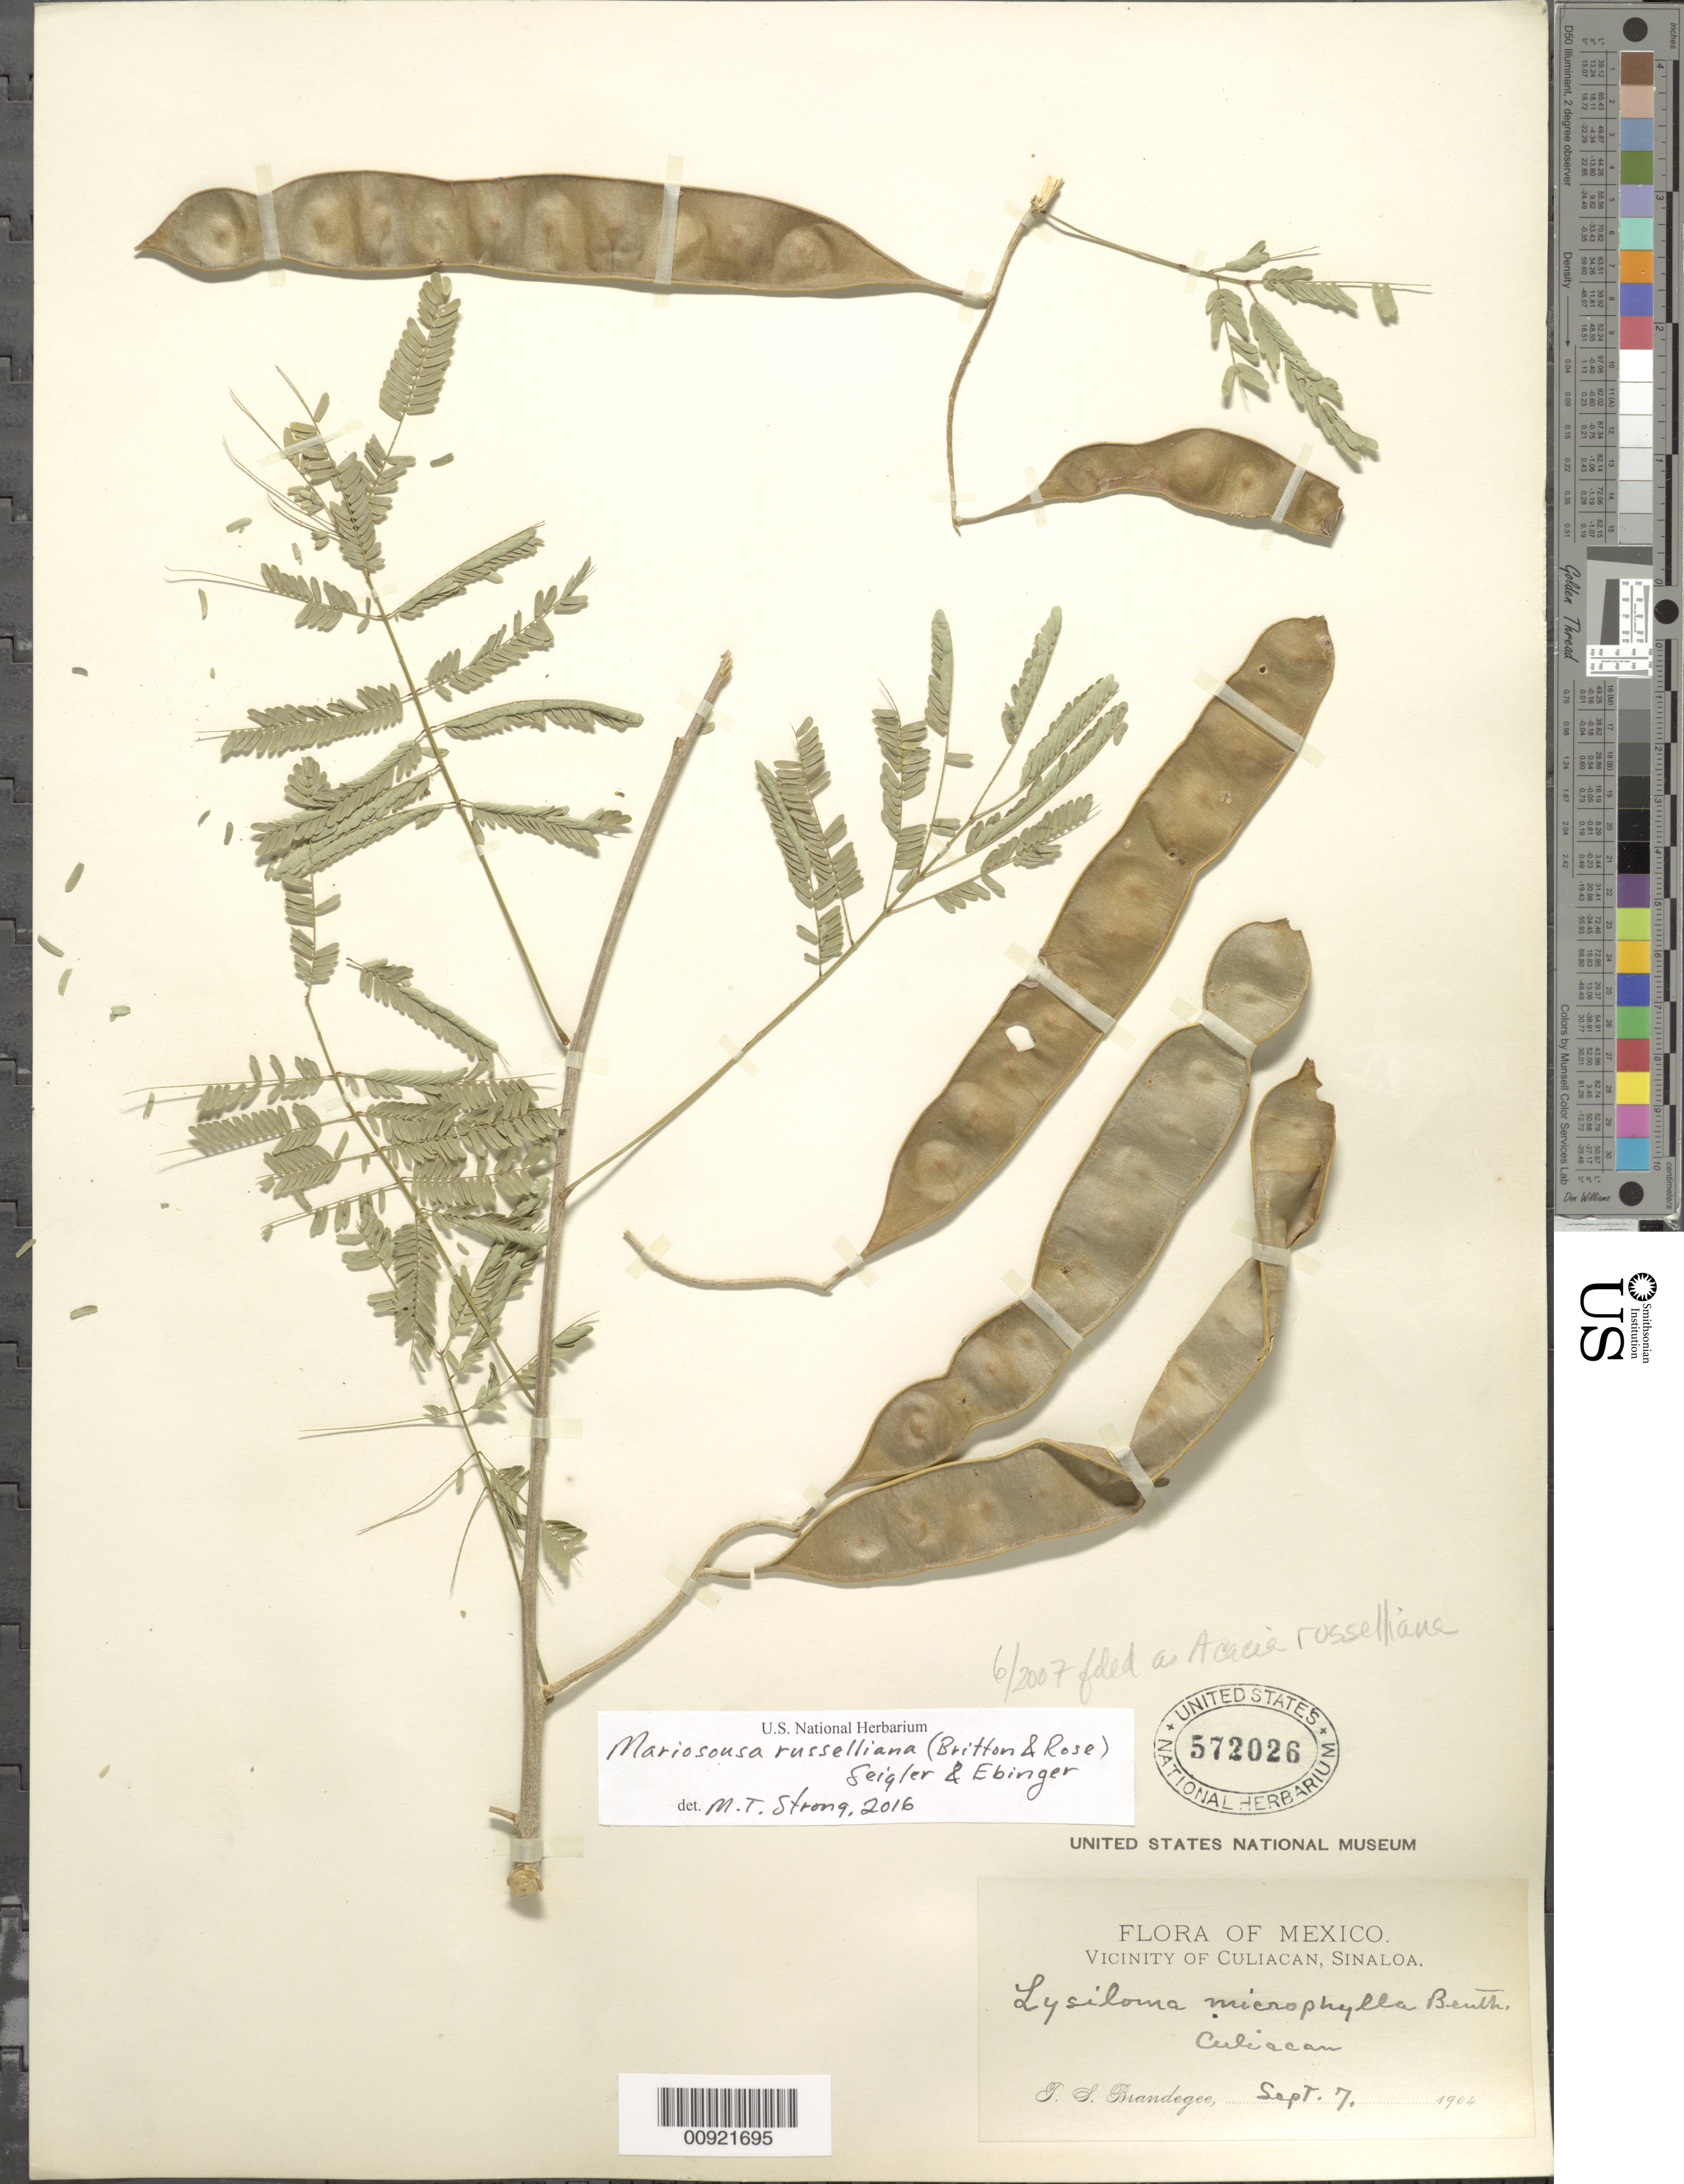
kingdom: Plantae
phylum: Tracheophyta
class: Magnoliopsida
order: Fabales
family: Fabaceae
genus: Mariosousa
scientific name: Mariosousa russelliana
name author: (Britton & Rose) Seigler & Ebinger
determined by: Strong, M. T., (US), Smithsonian Institution - National Museum of Natural History (UNITED STATES)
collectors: T. S. Brandegee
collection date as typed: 07 Sep 1904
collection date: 1904-09-07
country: Mexico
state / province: Sinaloa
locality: Culiacan.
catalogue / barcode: US 572026